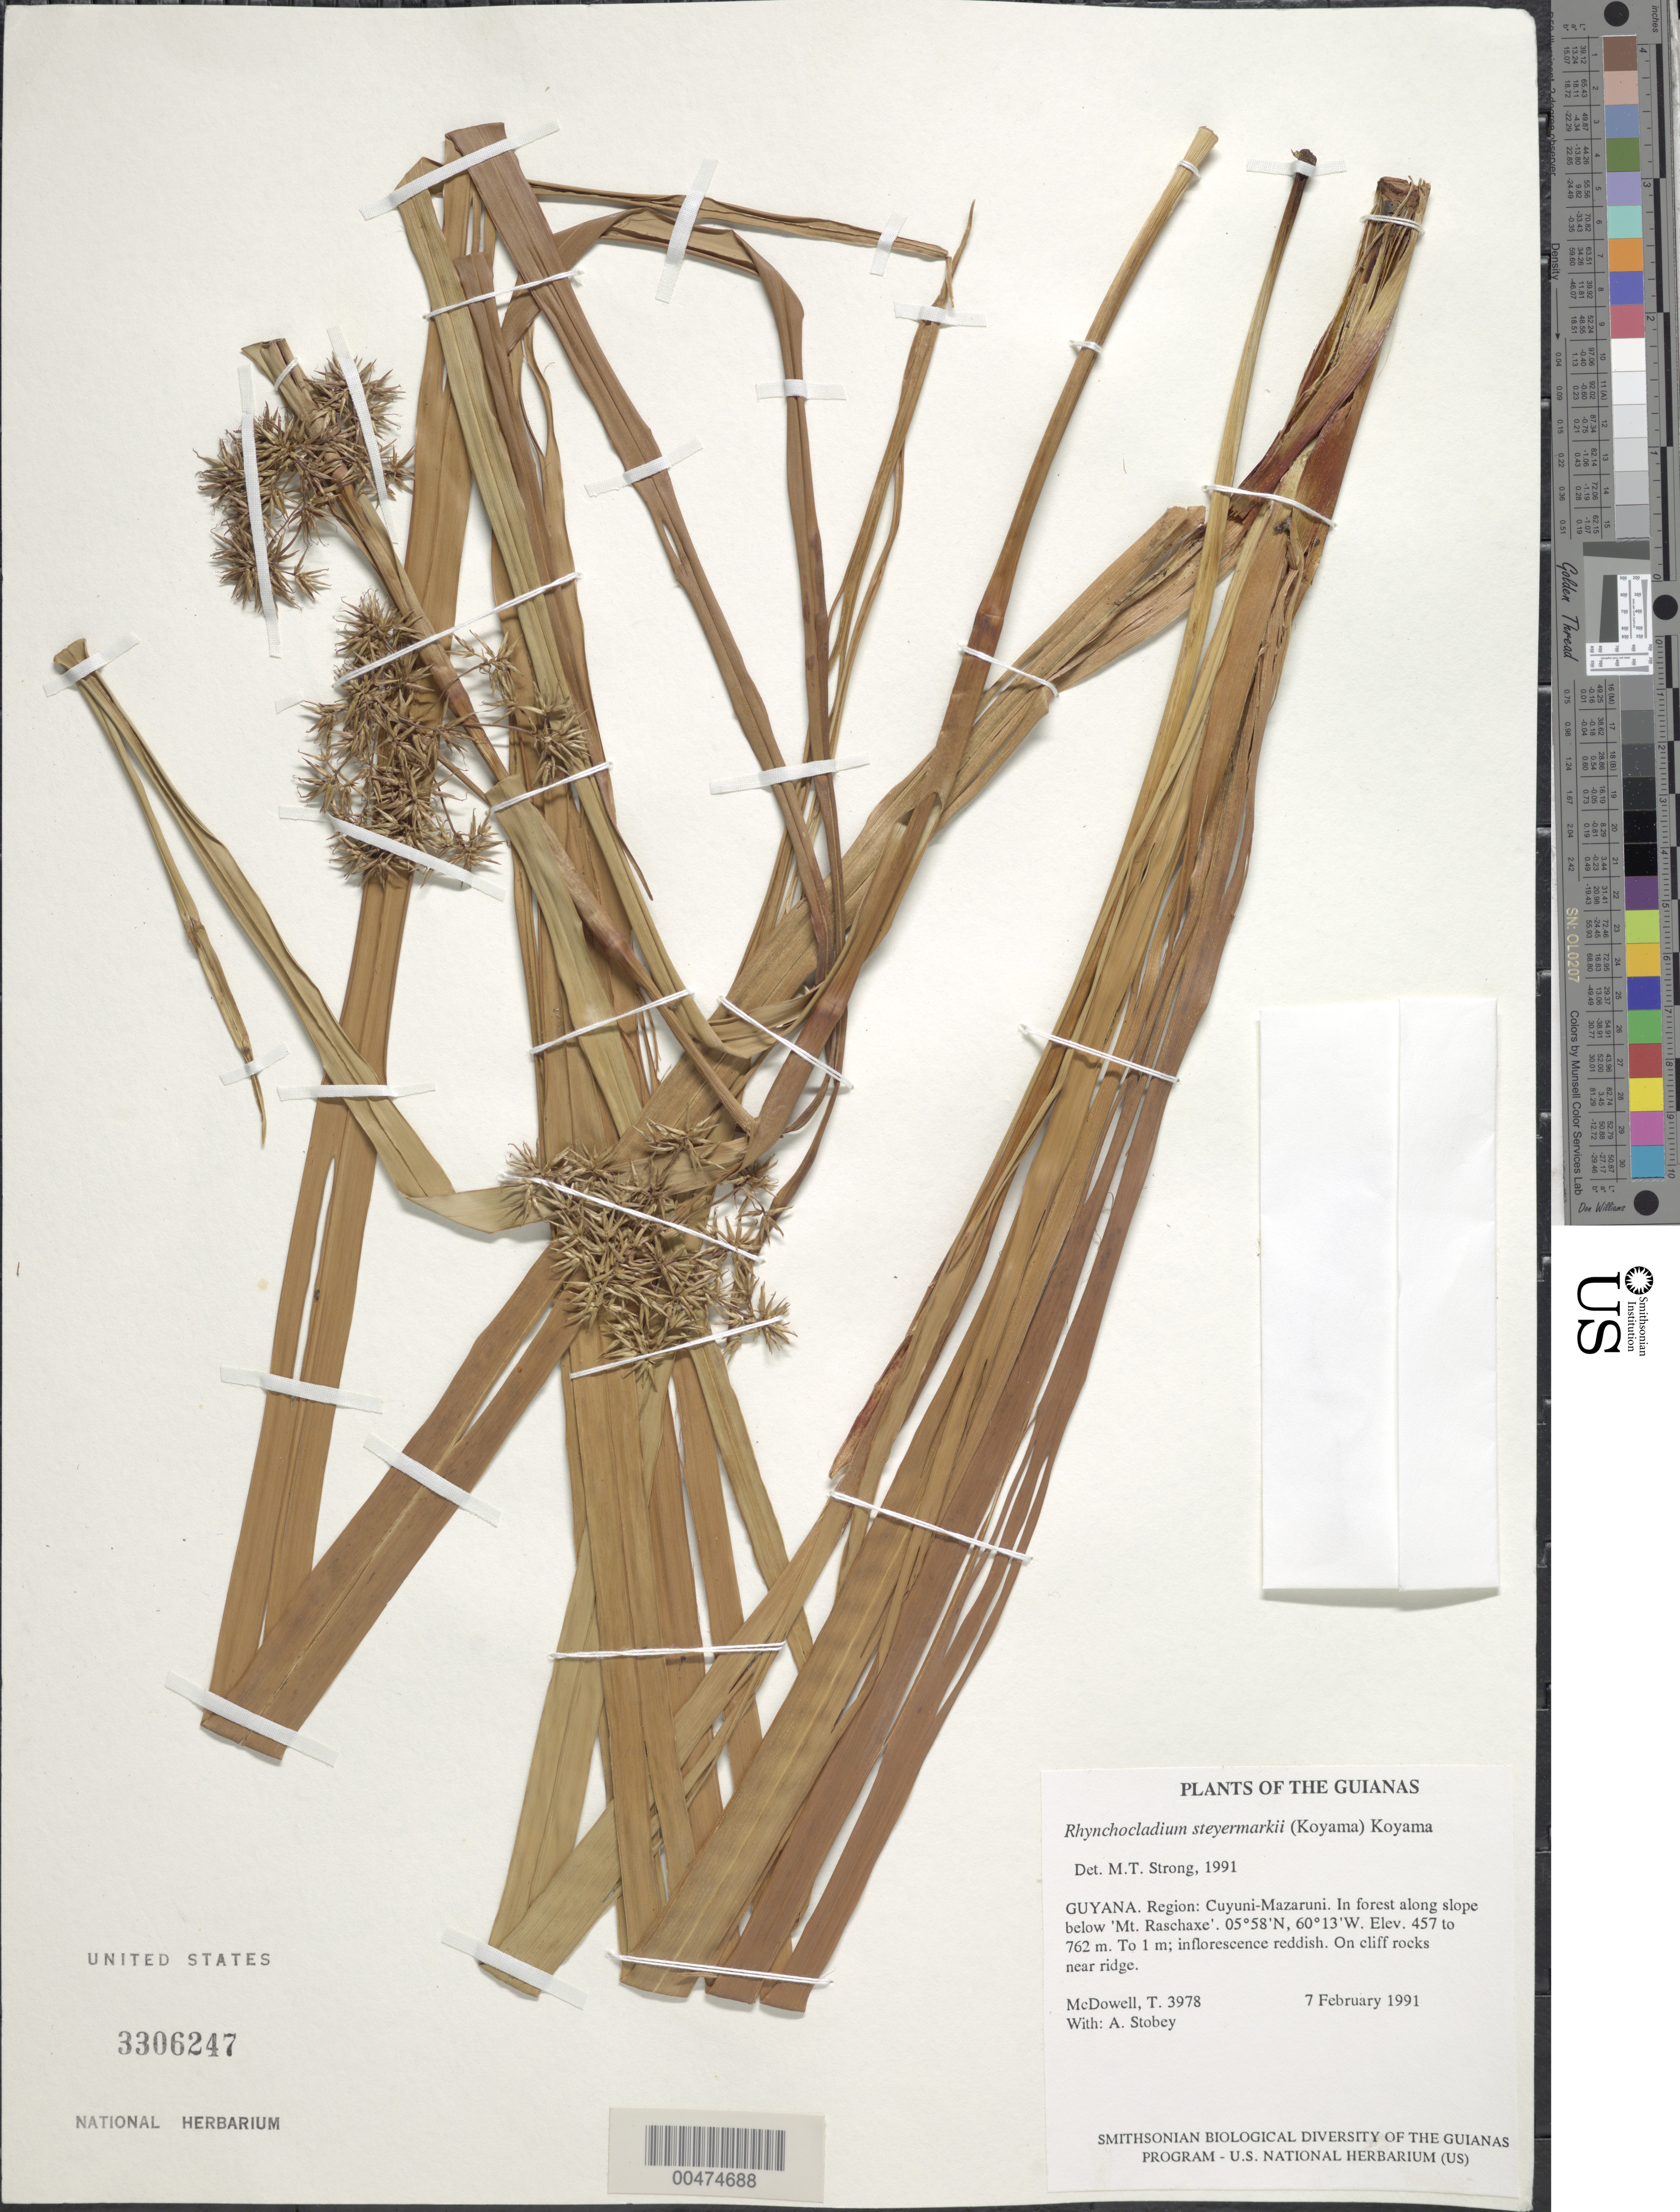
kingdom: Plantae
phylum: Tracheophyta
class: Liliopsida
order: Poales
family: Cyperaceae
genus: Rhynchocladium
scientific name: Rhynchocladium steyermarkii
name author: (T. Koyama) T. Koyama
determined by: Strong, M. T., (US), Smithsonian Institution - National Museum of Natural History (UNITED STATES)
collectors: T. McDowell & A. Stobey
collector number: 3978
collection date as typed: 7 February 1991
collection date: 1991-02-07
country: Guyana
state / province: Cuyuni-Mazaruni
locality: Along slope below Mt. Raschaxe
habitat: Forest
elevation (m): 457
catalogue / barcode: US 3306247